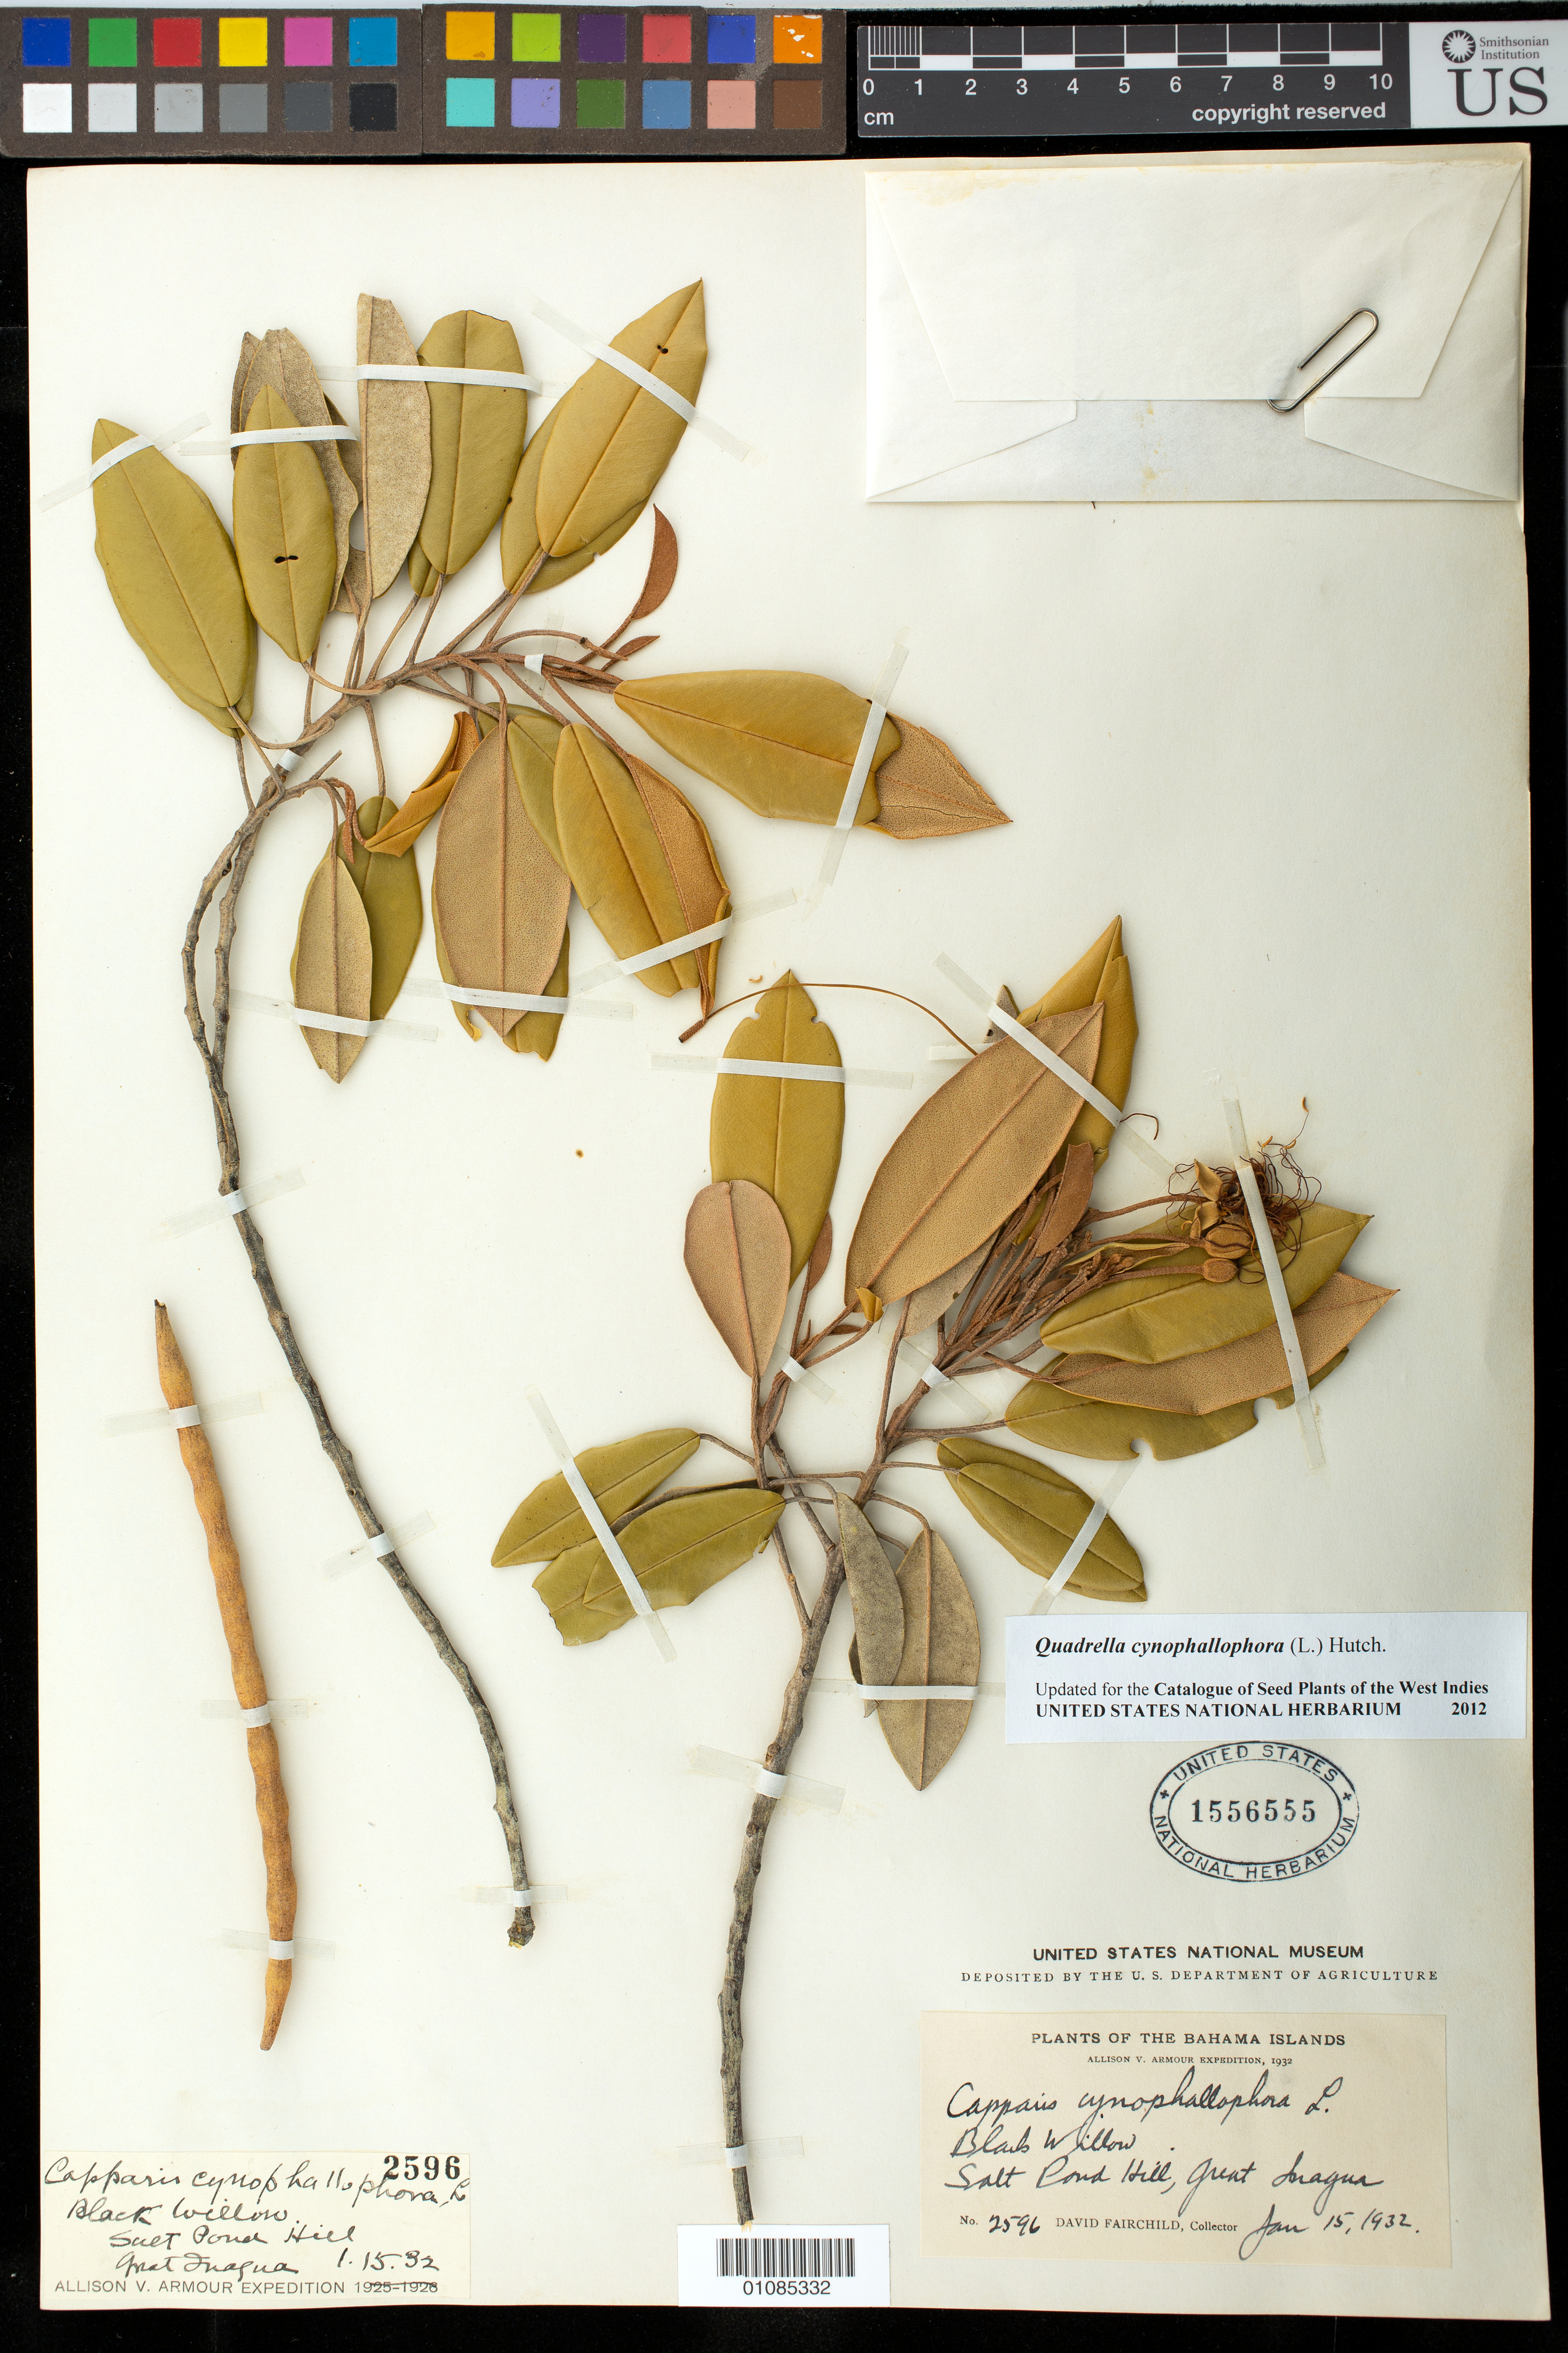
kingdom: Plantae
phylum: Tracheophyta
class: Magnoliopsida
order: Brassicales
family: Capparaceae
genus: Quadrella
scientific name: Quadrella cynophallophora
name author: (L.) Hutch.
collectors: D. Fairchild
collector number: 2596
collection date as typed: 15 Jan 1932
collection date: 1932-01-15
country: Bahamas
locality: Salt Pond Hill.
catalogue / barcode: US 1556555